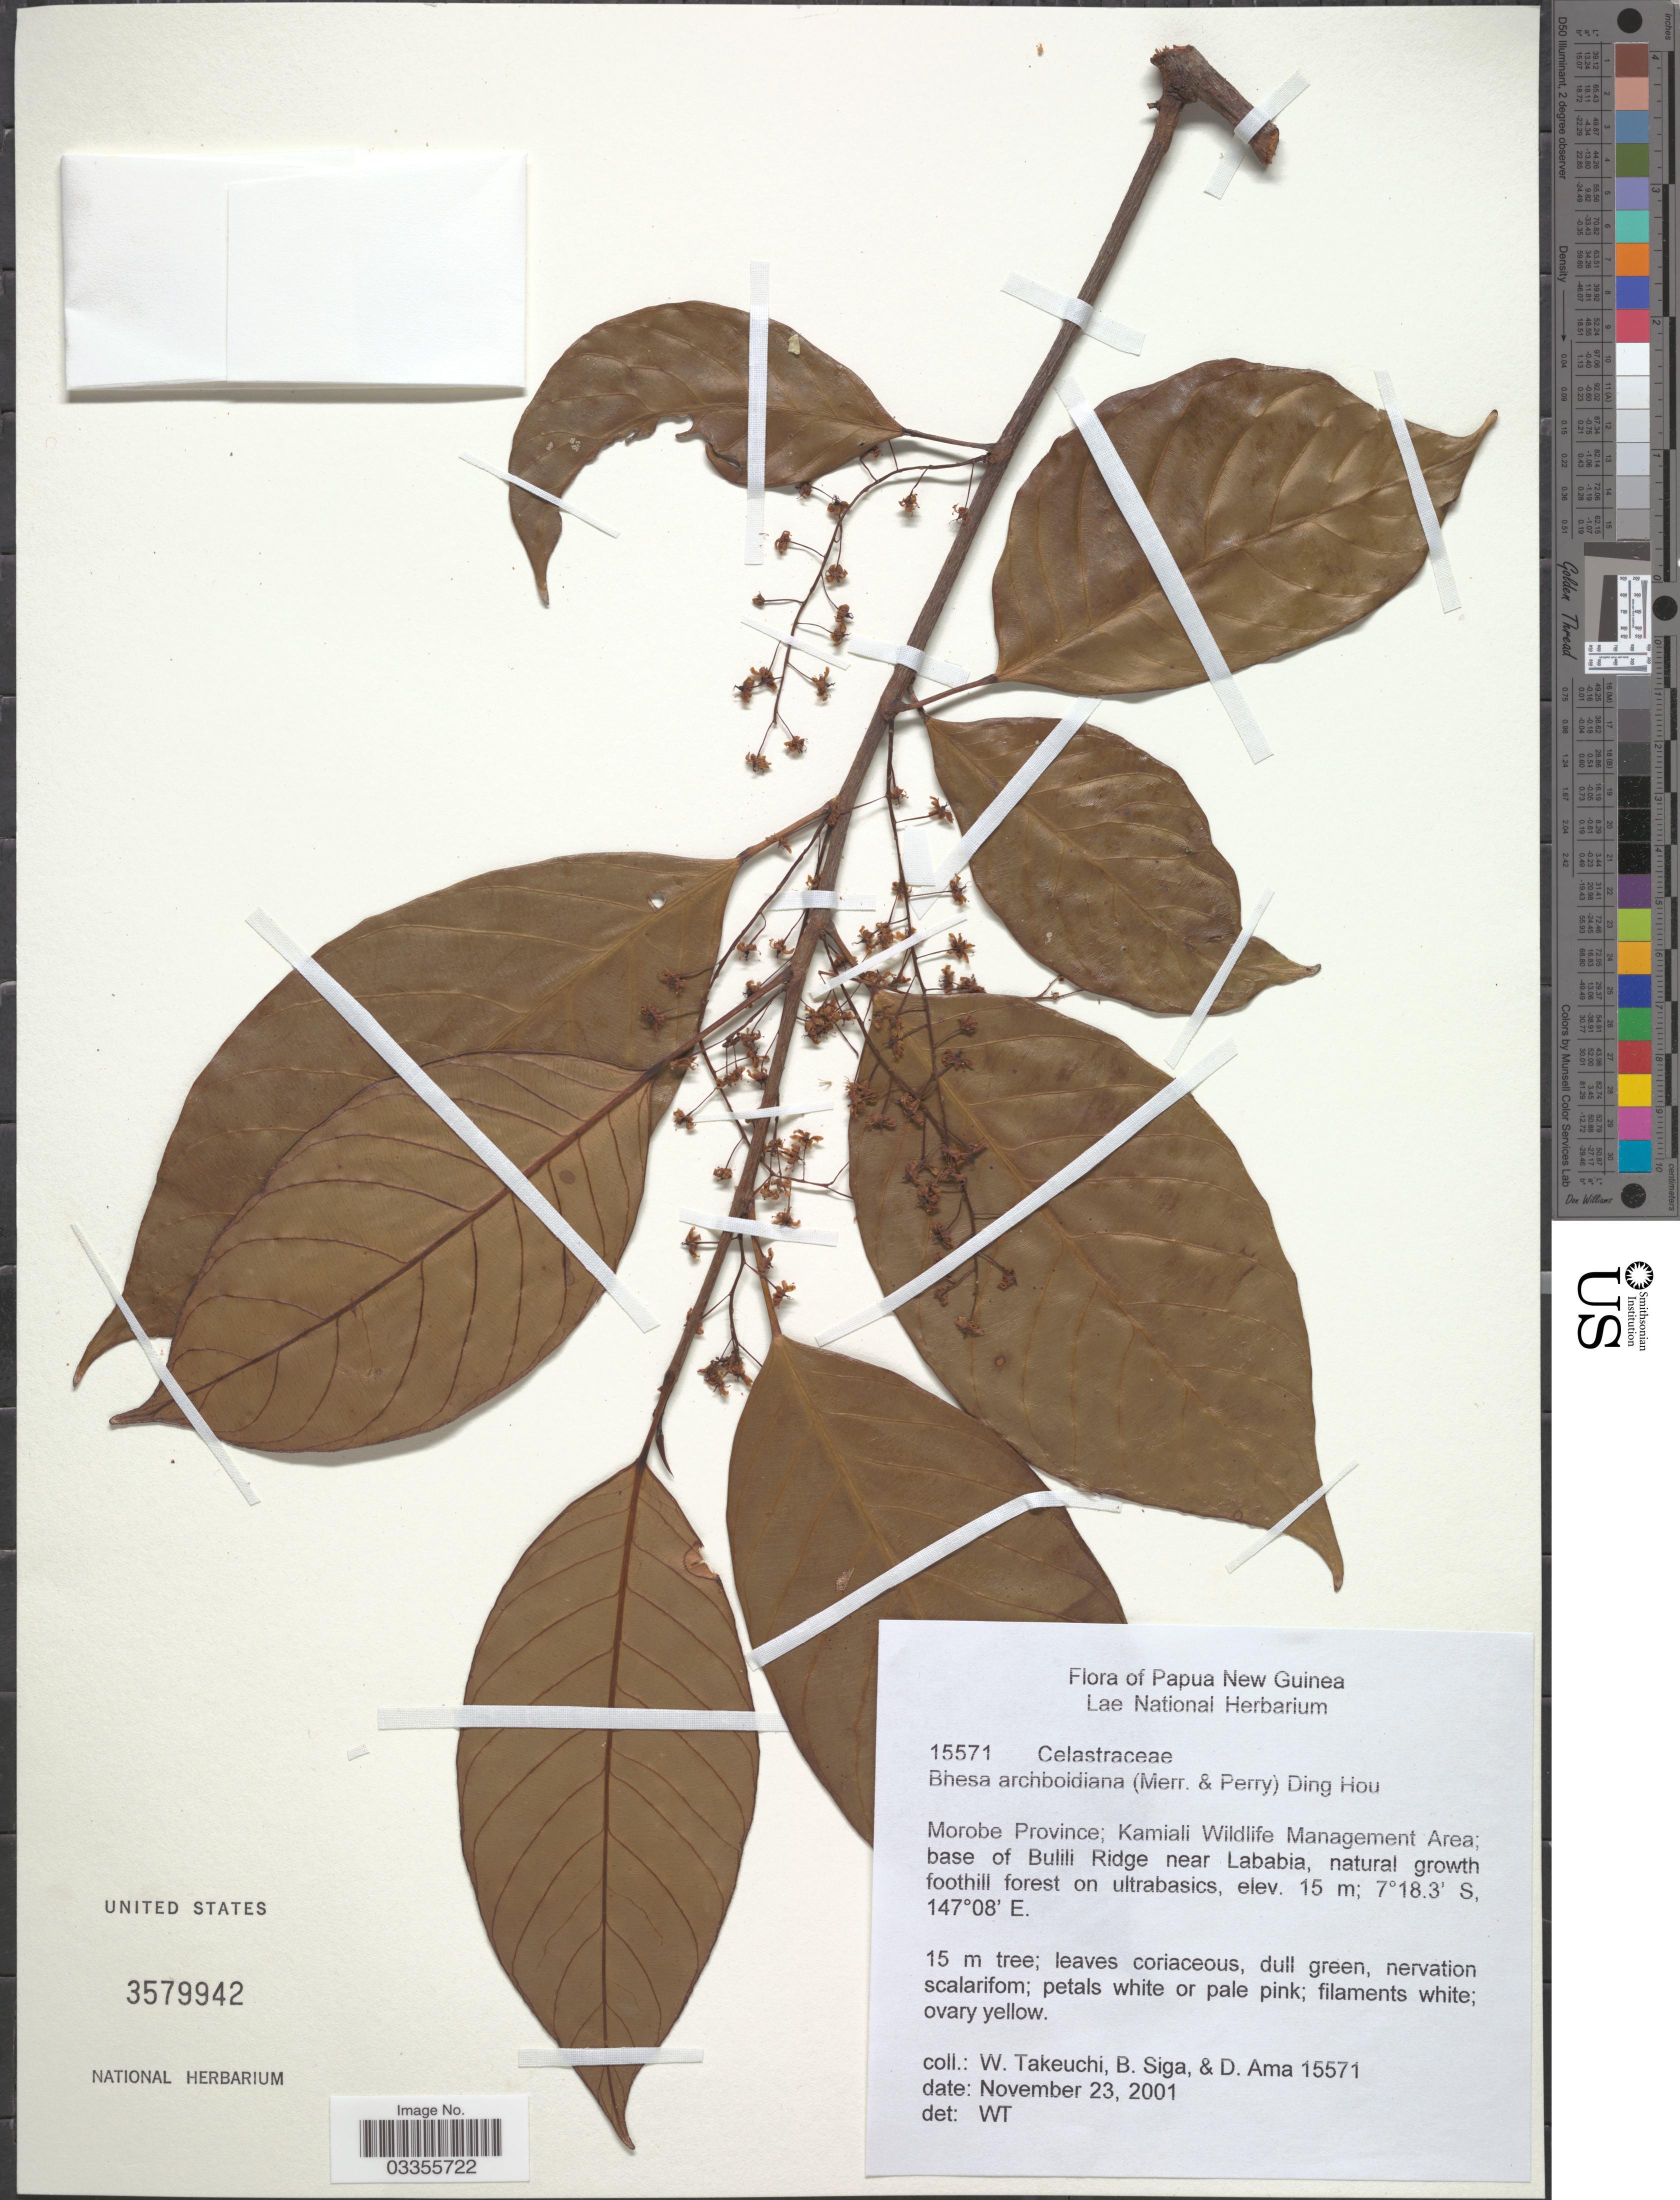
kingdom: Plantae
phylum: Tracheophyta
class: Magnoliopsida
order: Malpighiales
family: Centroplacaceae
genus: Bhesa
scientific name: Bhesa archboldiana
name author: Ding Hou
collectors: W. Takeuchi, B. Siga & D. Ama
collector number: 15571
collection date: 2001-11-23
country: Papua New Guinea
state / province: Morobe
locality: Kamiali Wildlife Management Area; base of Bulili Ridge near Lababia.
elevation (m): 15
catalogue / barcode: US 3579942